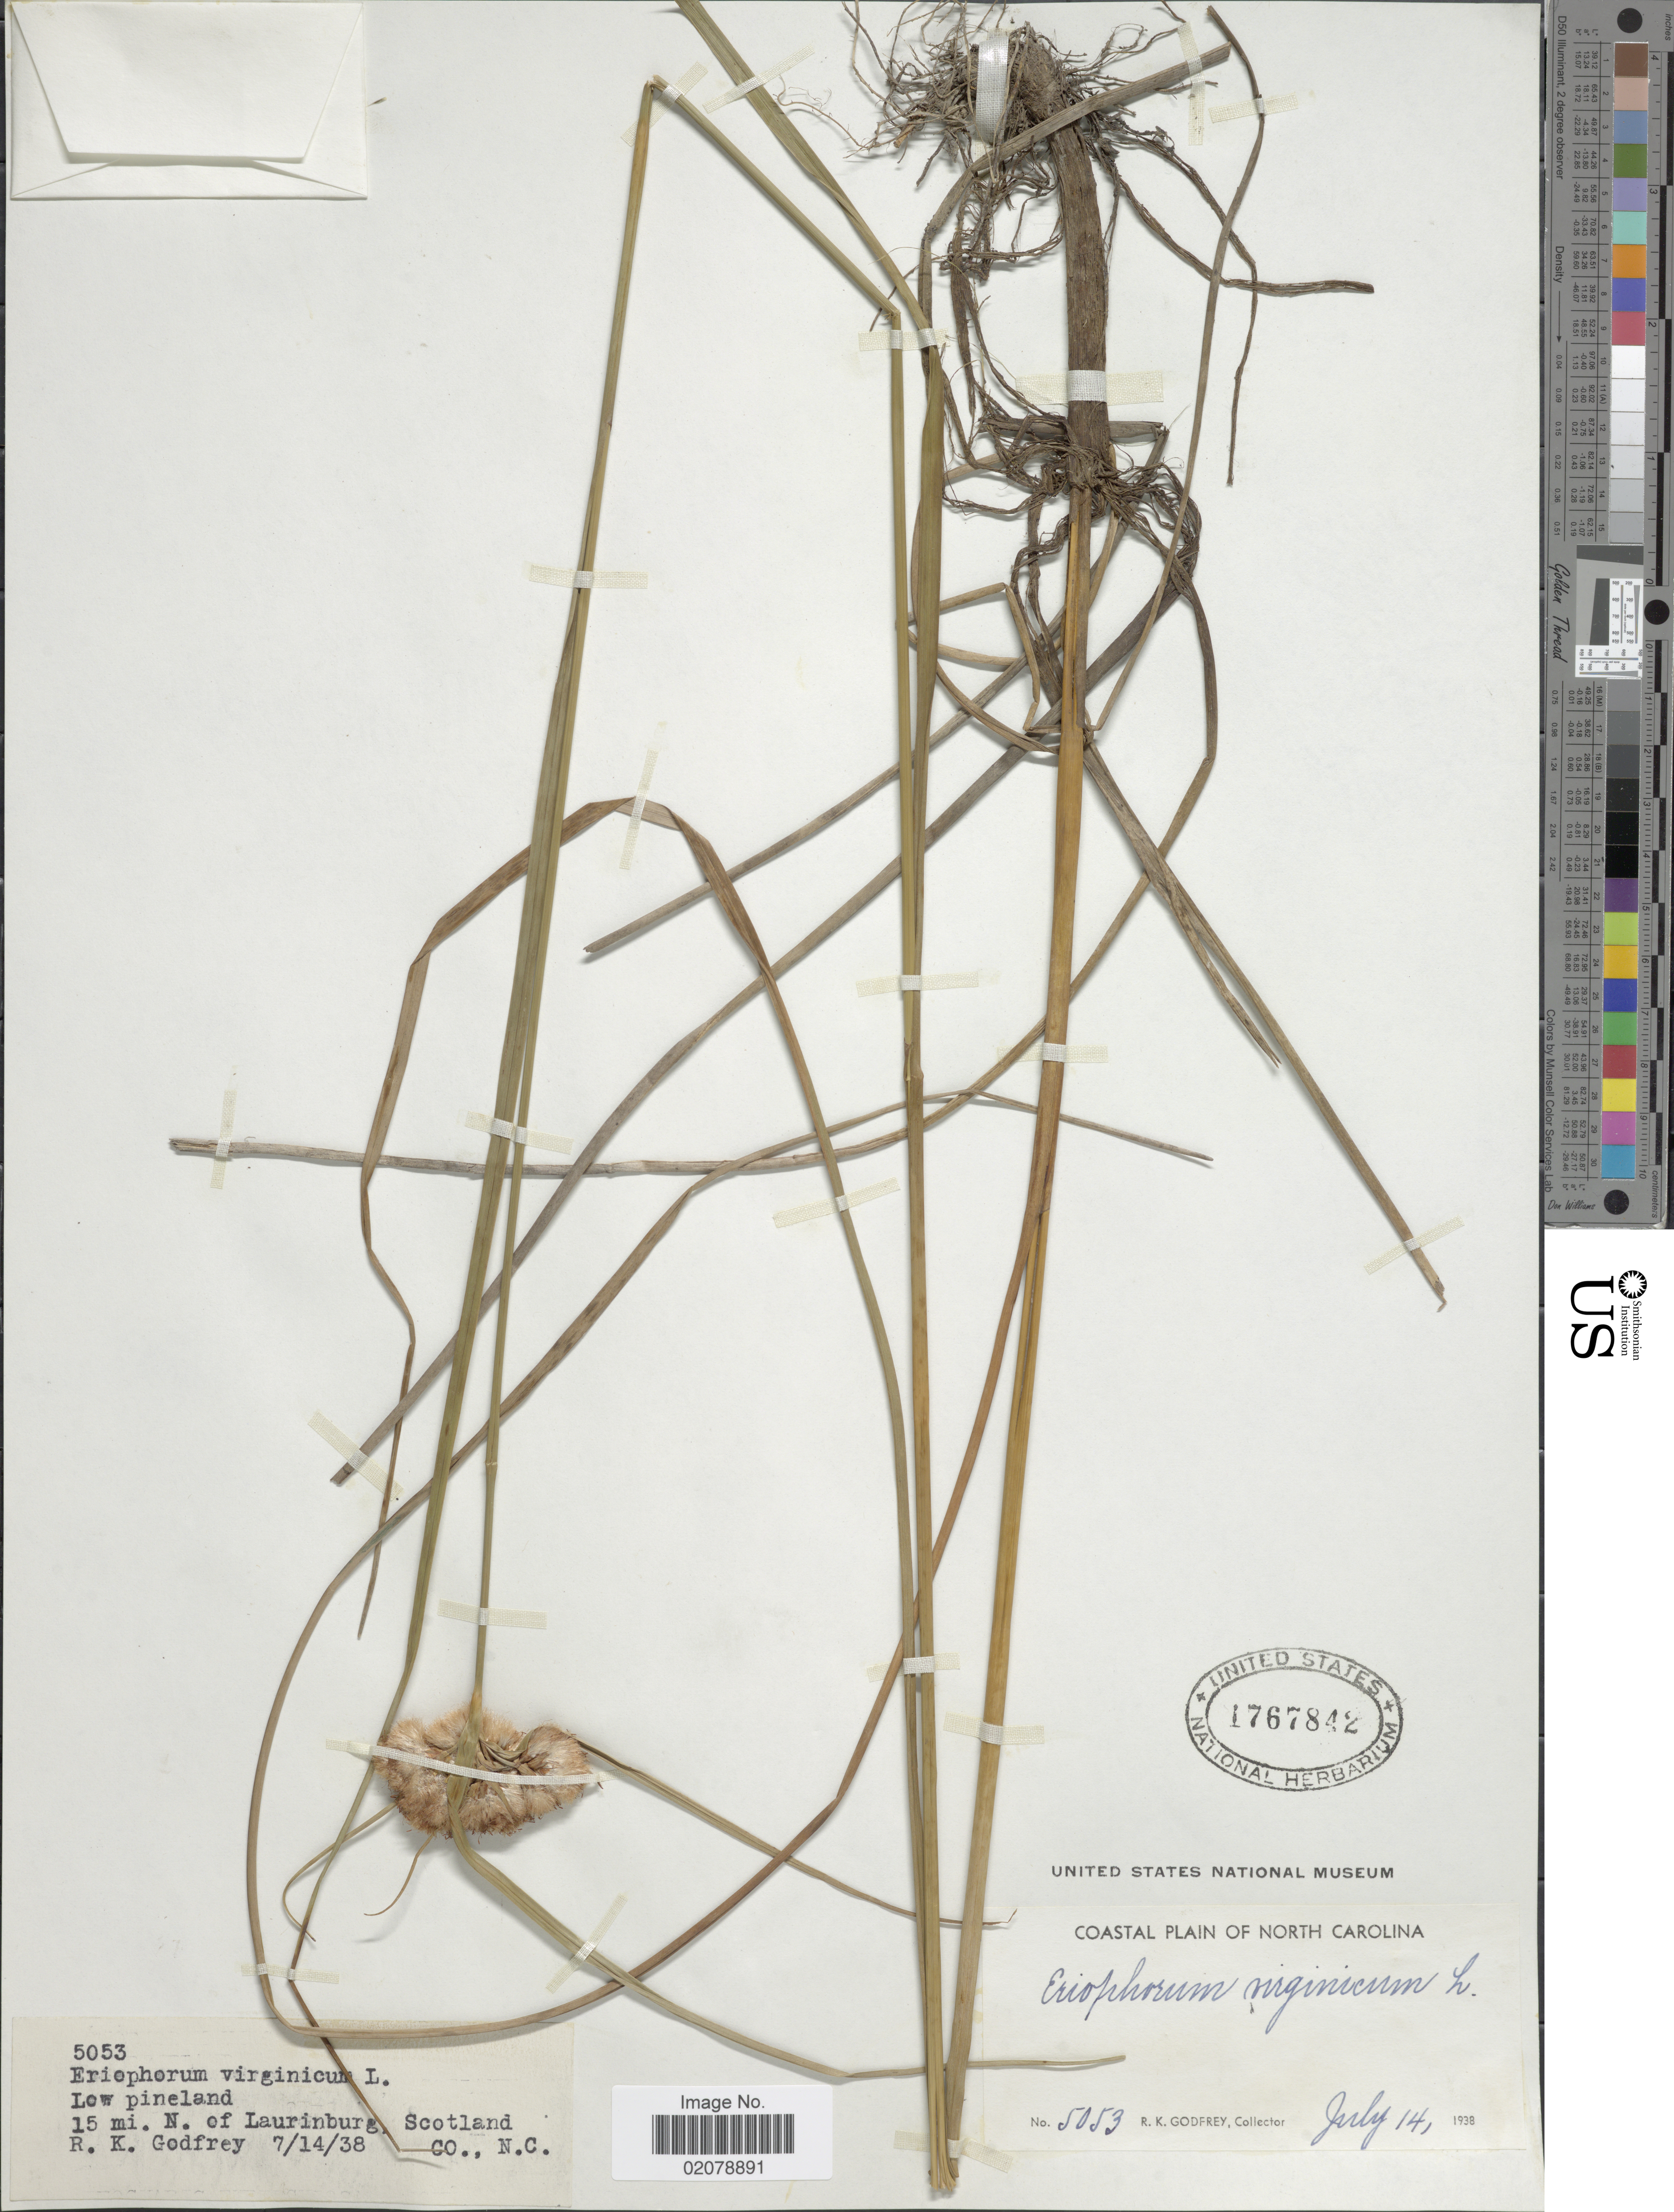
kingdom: Plantae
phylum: Tracheophyta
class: Liliopsida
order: Poales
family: Cyperaceae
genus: Eriophorum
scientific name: Eriophorum virginicum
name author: L.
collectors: R. K. Godfrey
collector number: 5053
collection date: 1938-07-14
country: United States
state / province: North Carolina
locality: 15 mi. N. of Laurinburg, Scotland Co.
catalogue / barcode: US 1767842